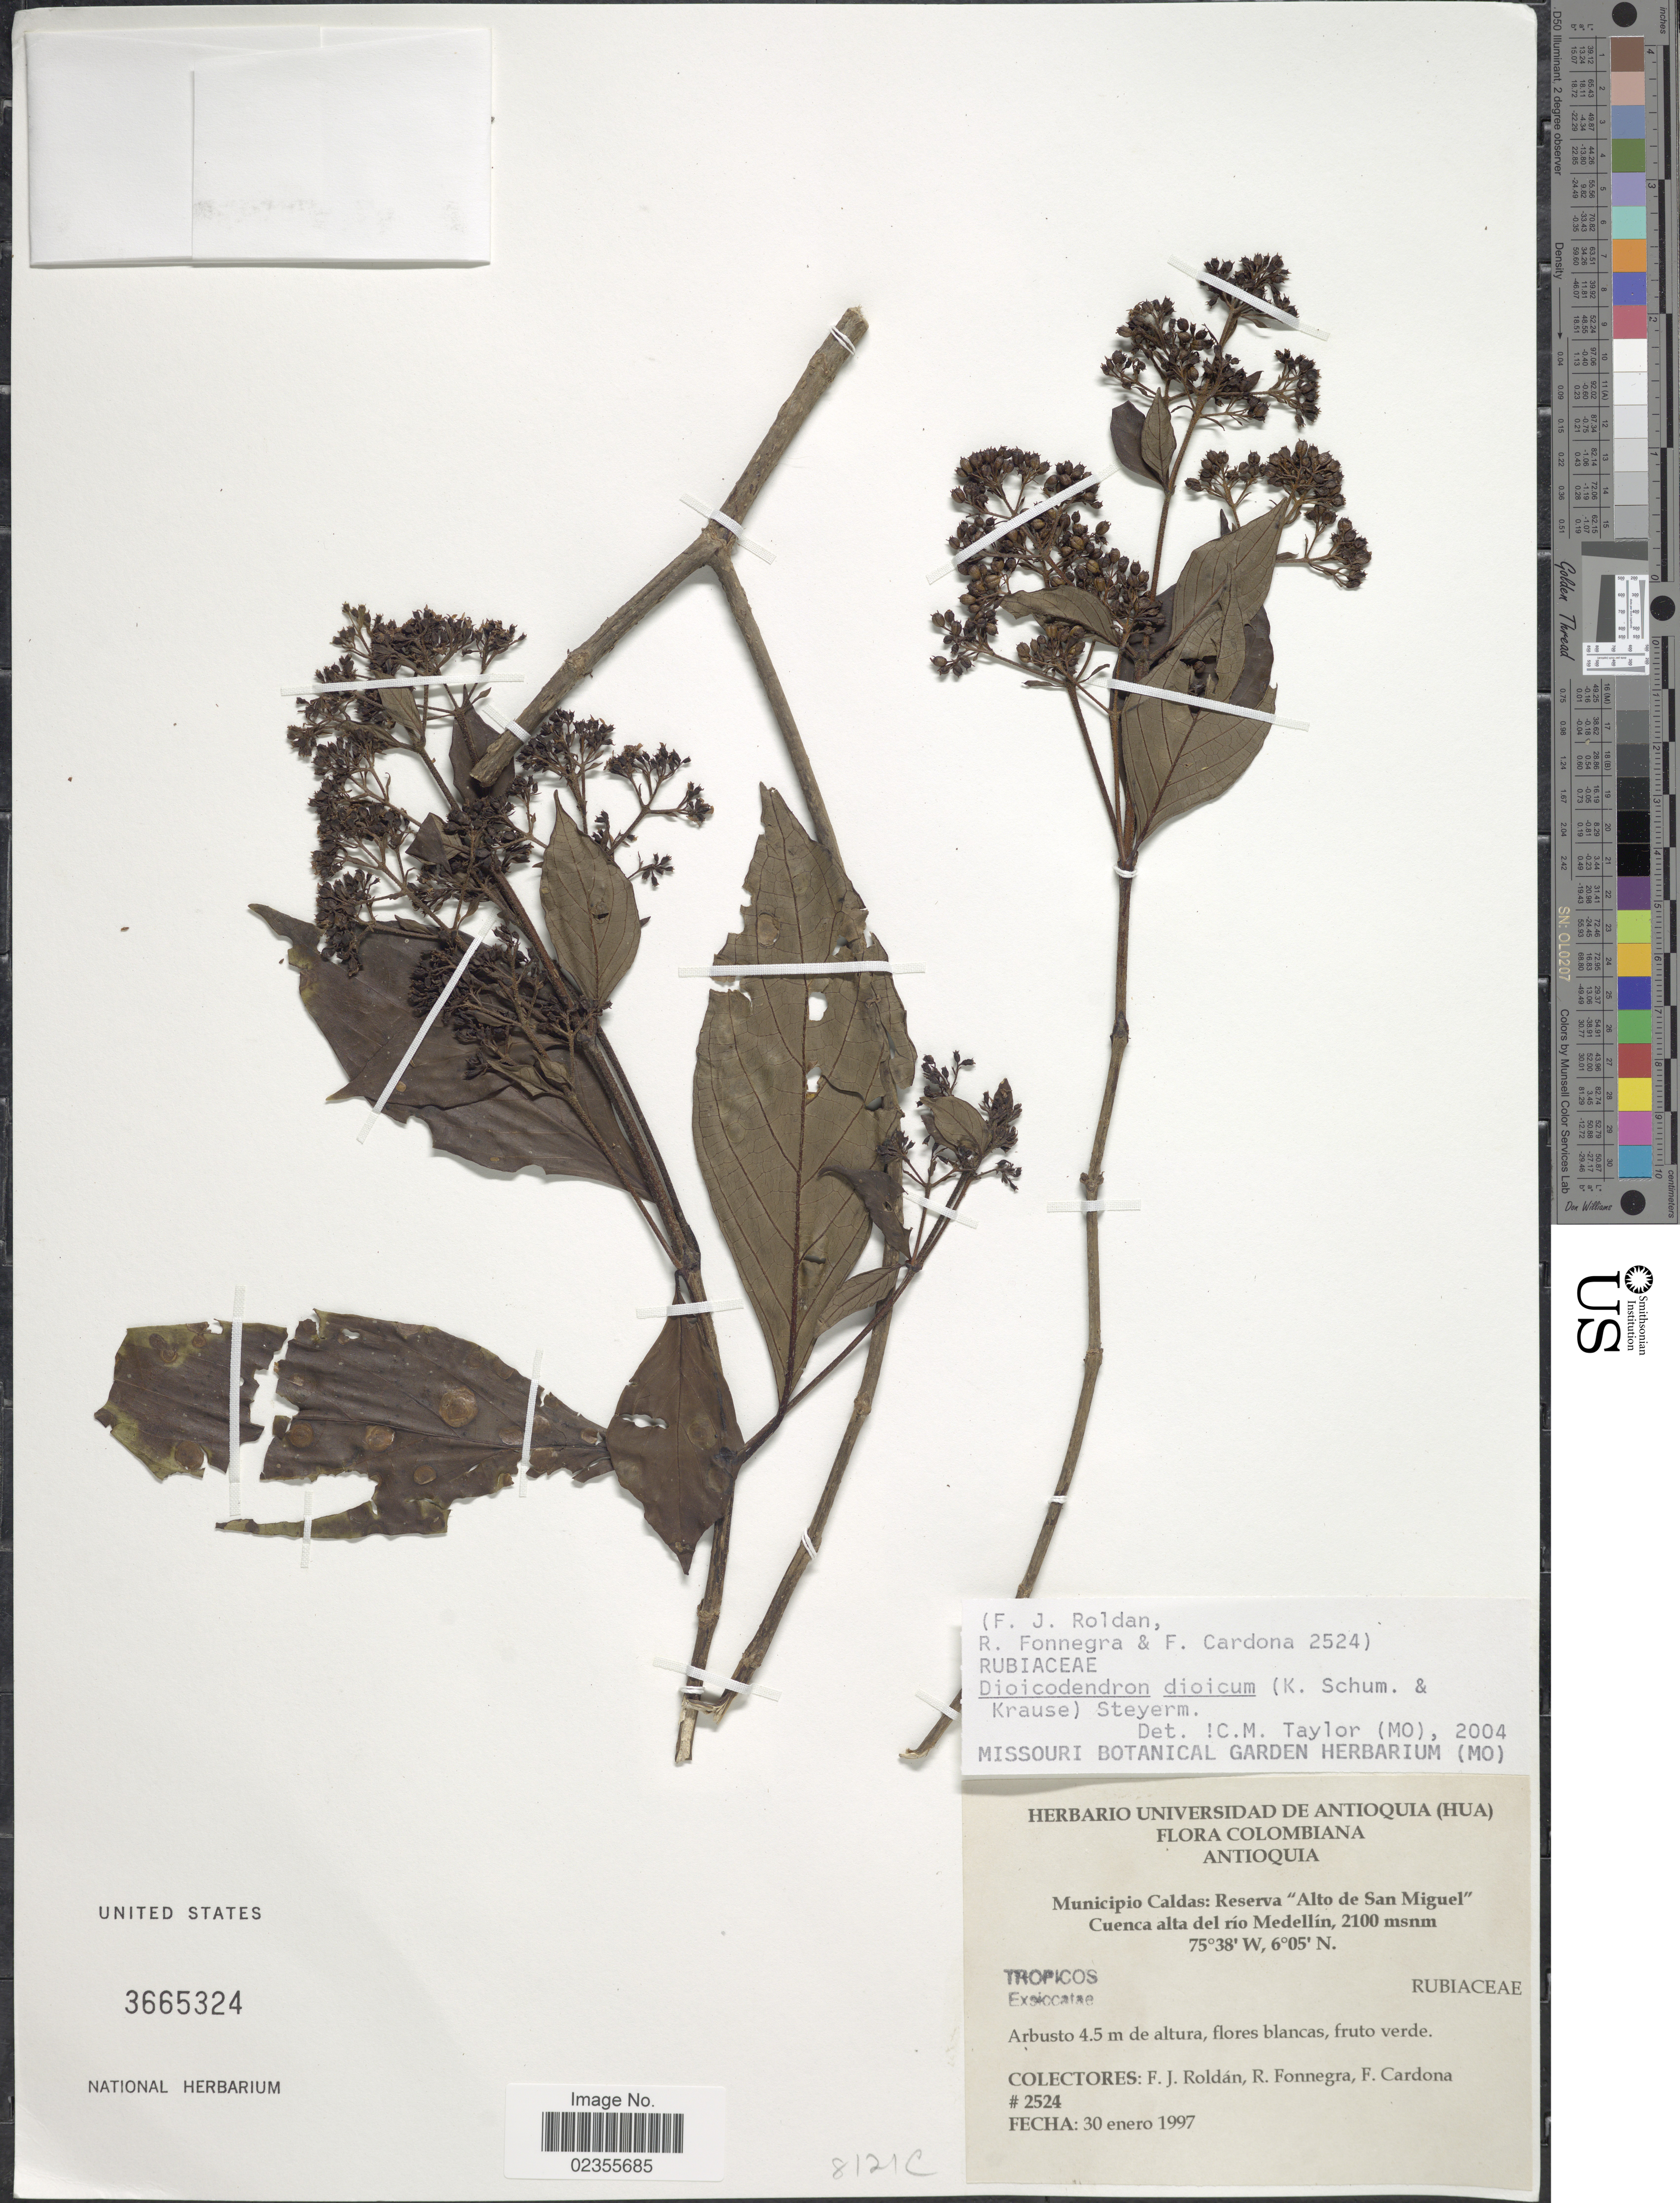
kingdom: Plantae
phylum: Tracheophyta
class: Magnoliopsida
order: Gentianales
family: Rubiaceae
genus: Dioicodendron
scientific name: Dioicodendron dioicum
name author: (K. Schum. & Krause) Steyerm.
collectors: F. J. Roldán, R. Fonnegra & F. Cardona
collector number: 2524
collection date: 1997-01-30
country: Colombia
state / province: Antioquia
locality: Municipio Caldas: Reserva "Alto de San Miguel"Cuenca alta del rio Medellin.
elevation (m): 2100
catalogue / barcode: US 3665324